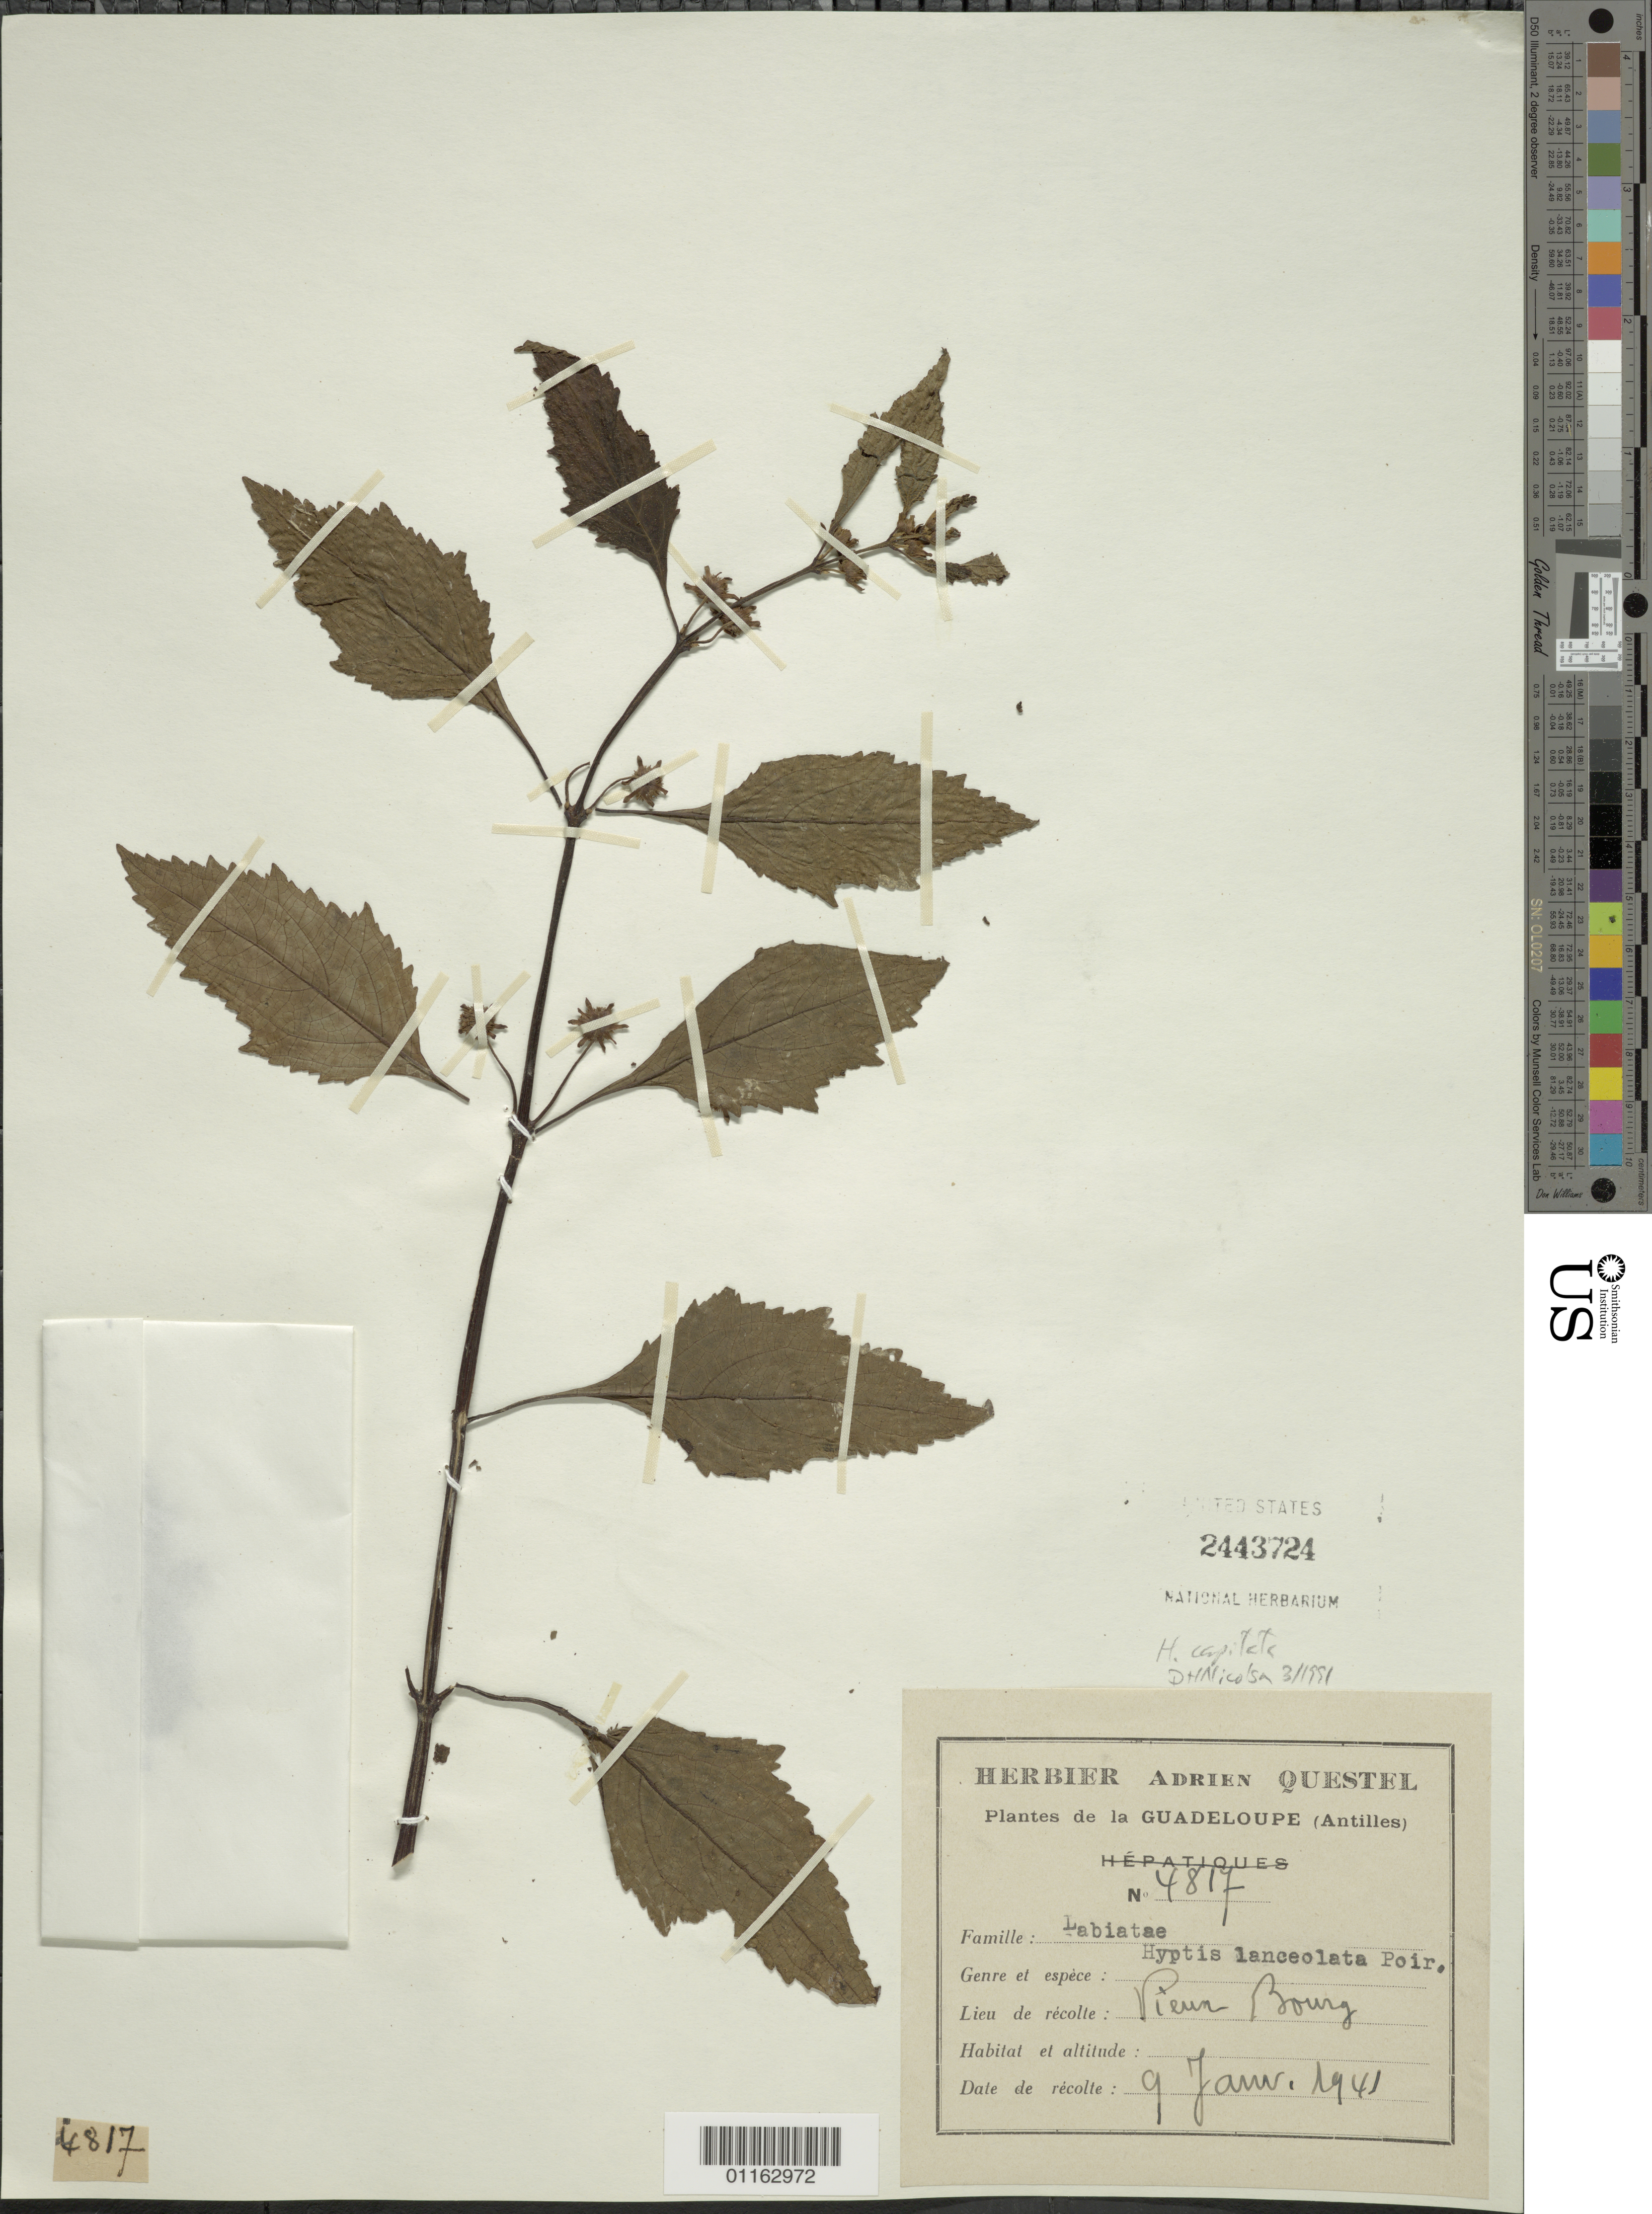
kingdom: Plantae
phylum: Tracheophyta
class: Magnoliopsida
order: Lamiales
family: Lamiaceae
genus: Hyptis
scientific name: Hyptis capitata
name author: Jacq.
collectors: A. Questel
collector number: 4817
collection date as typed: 09 Jan 1941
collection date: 1941-01-09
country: Guadeloupe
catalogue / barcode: US 2443724